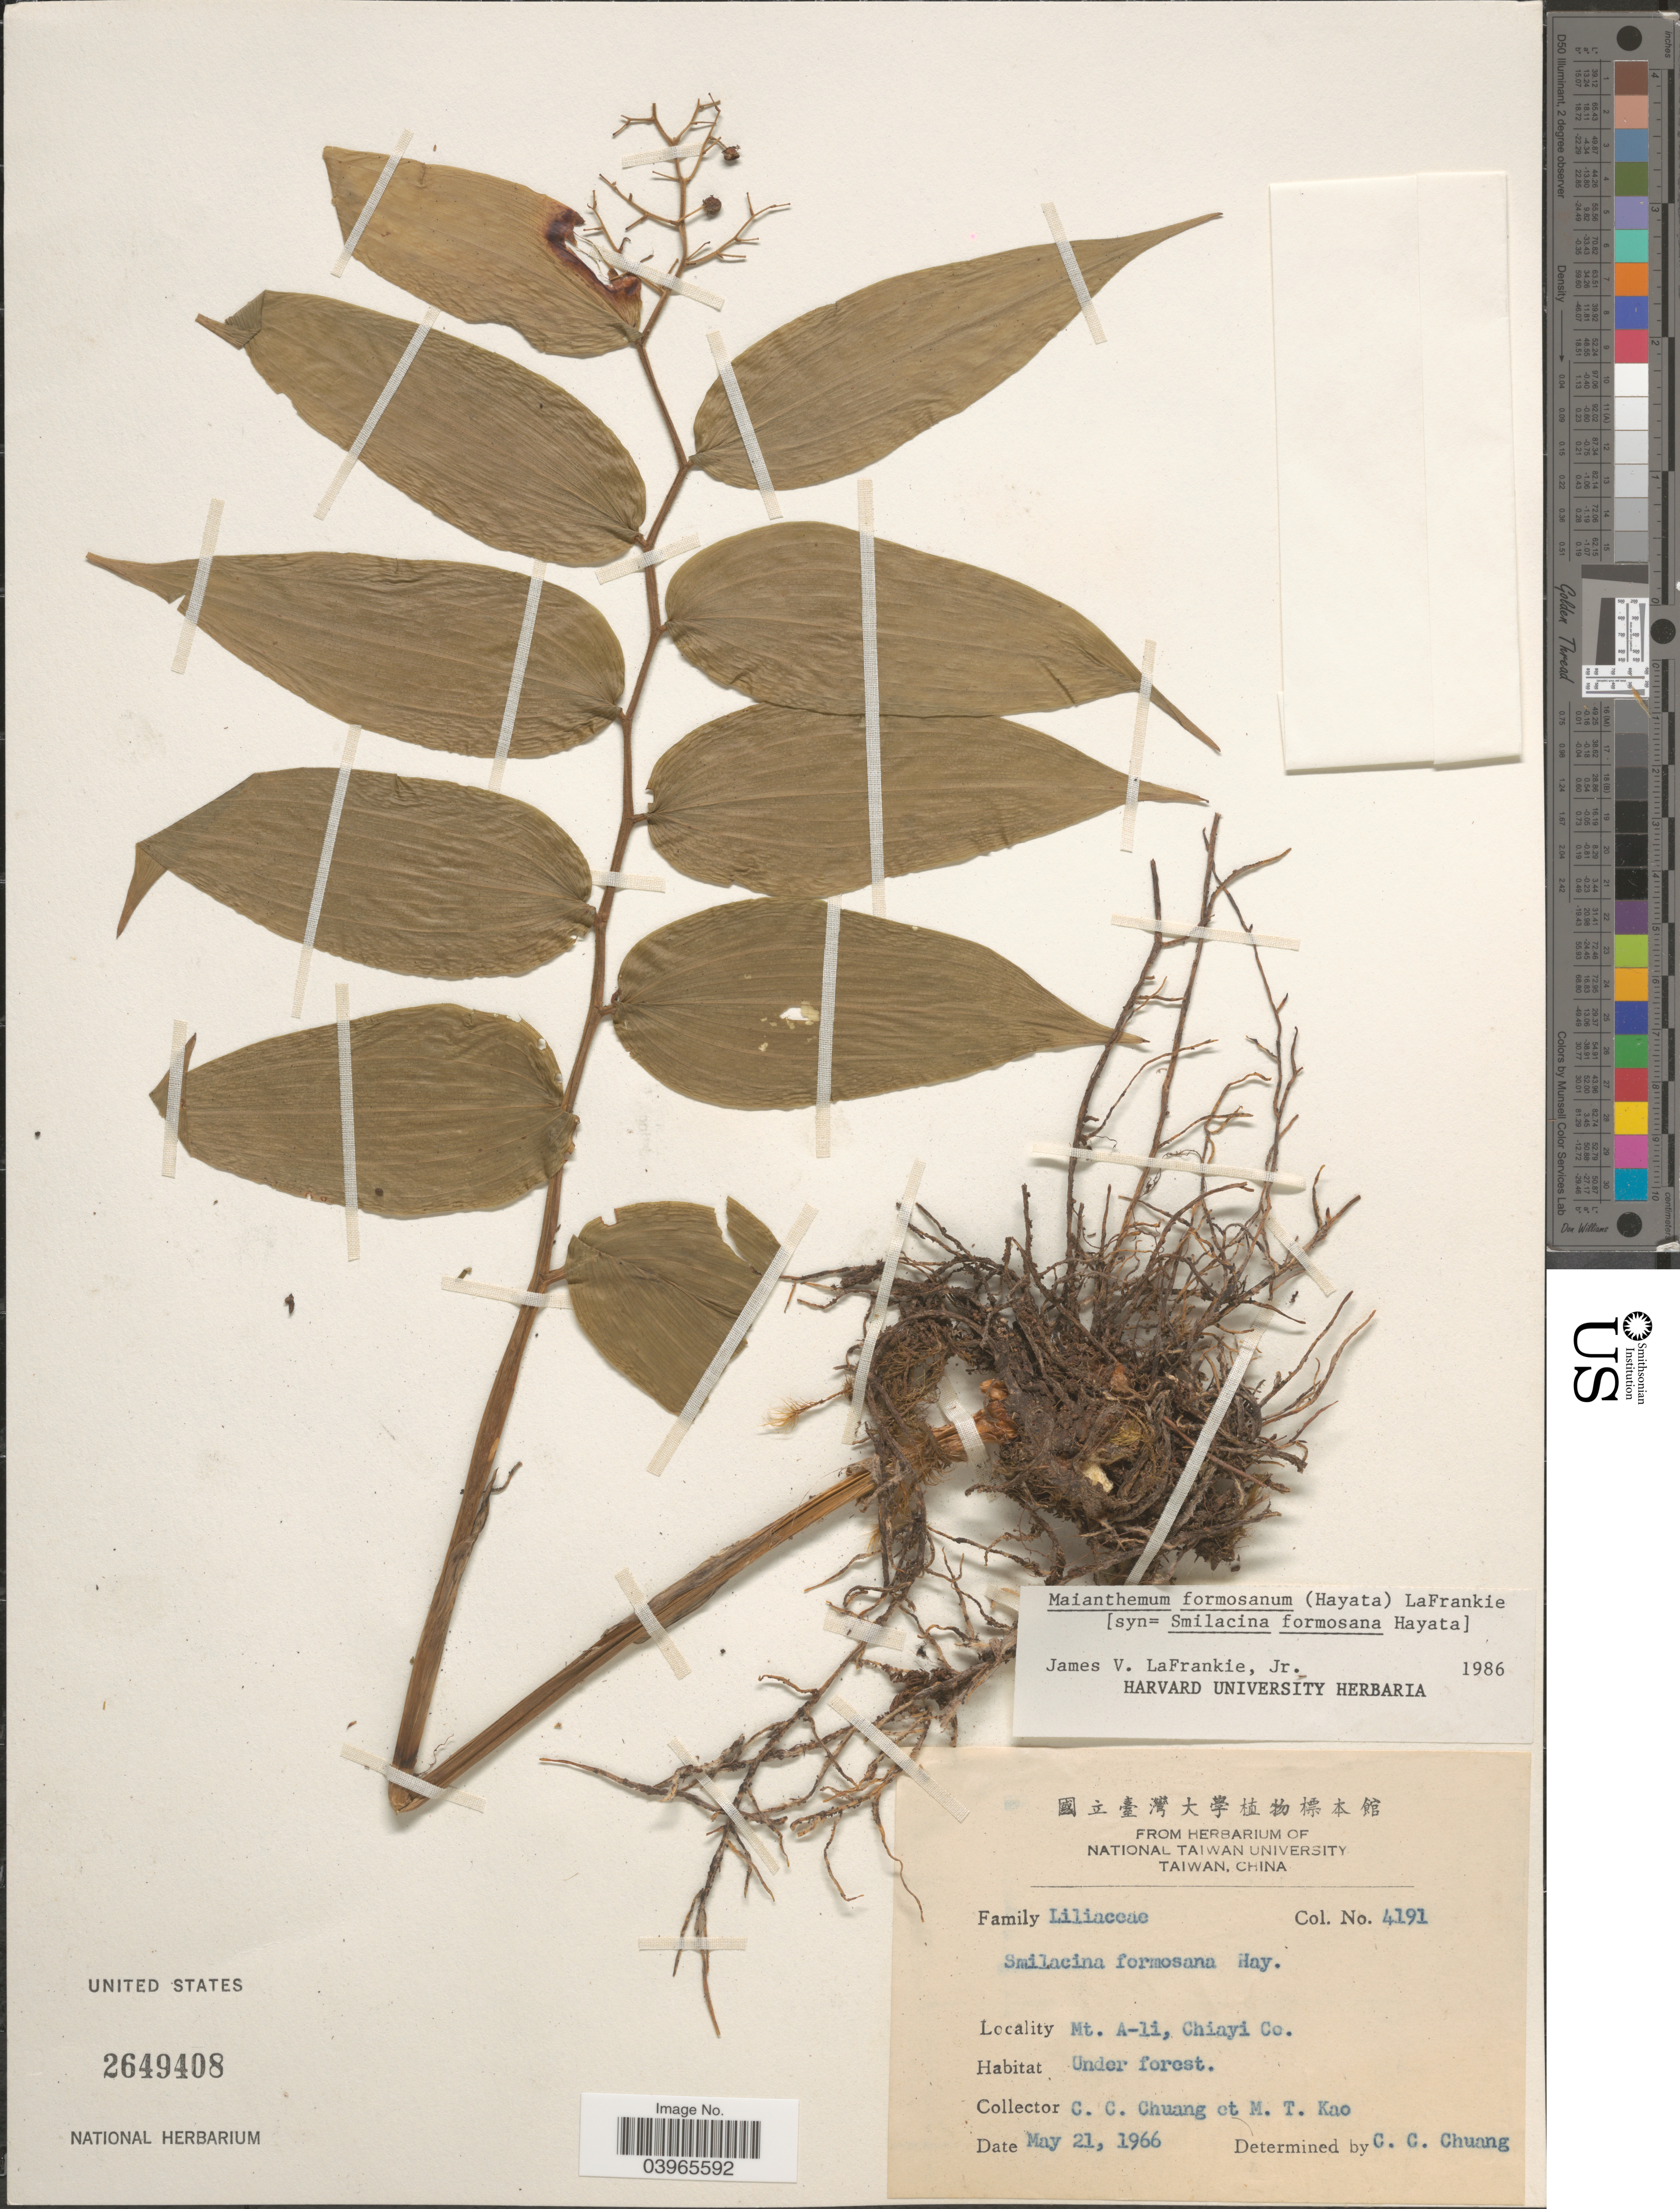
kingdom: Plantae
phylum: Tracheophyta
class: Liliopsida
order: Asparagales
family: Asparagaceae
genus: Maianthemum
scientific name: Maianthemum formosanum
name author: (Hayata) LaFrankie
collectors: C. C. Chuang & M. T. Kao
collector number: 4191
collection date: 1966-05-21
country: Taiwan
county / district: Chiayi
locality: Mt. A-li, Chiayi Co.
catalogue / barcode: US 2649408